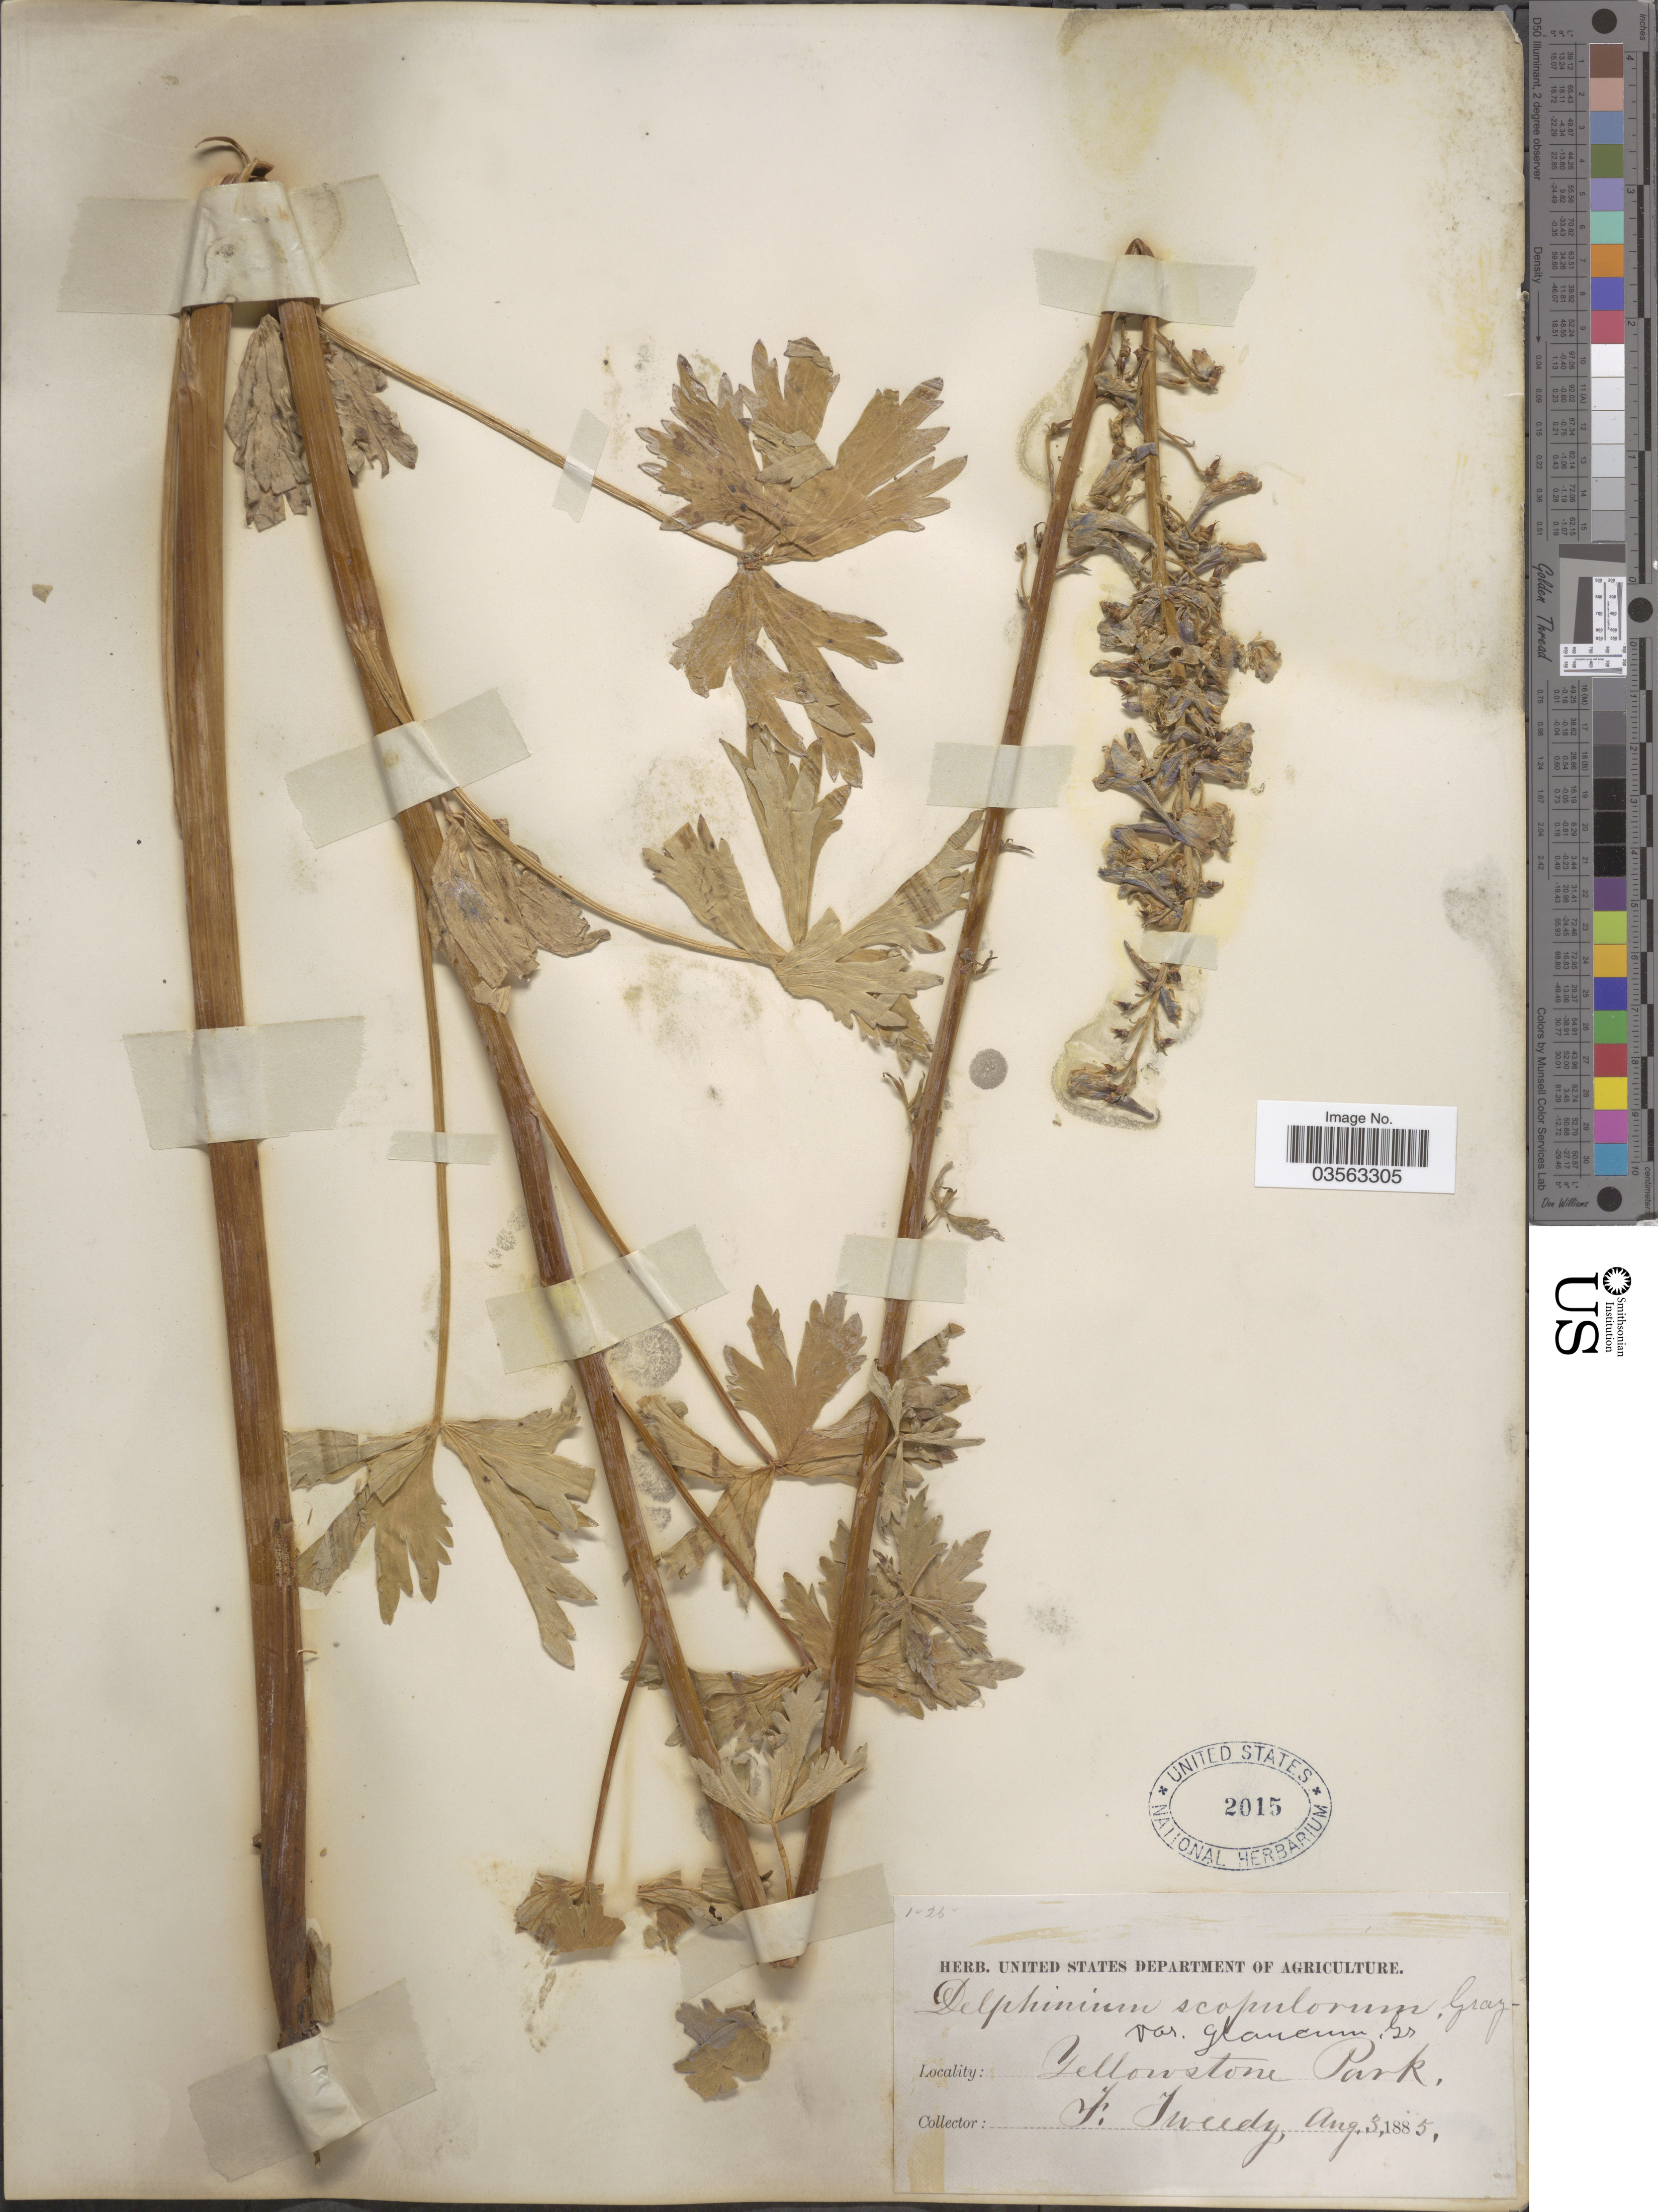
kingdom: Plantae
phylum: Tracheophyta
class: Magnoliopsida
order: Ranunculales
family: Ranunculaceae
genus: Delphinium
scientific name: Delphinium glaucum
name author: S. Watson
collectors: F. Tweedy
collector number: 1025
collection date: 1885-08-03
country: United States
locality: Yellowstone Park.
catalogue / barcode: US 2015